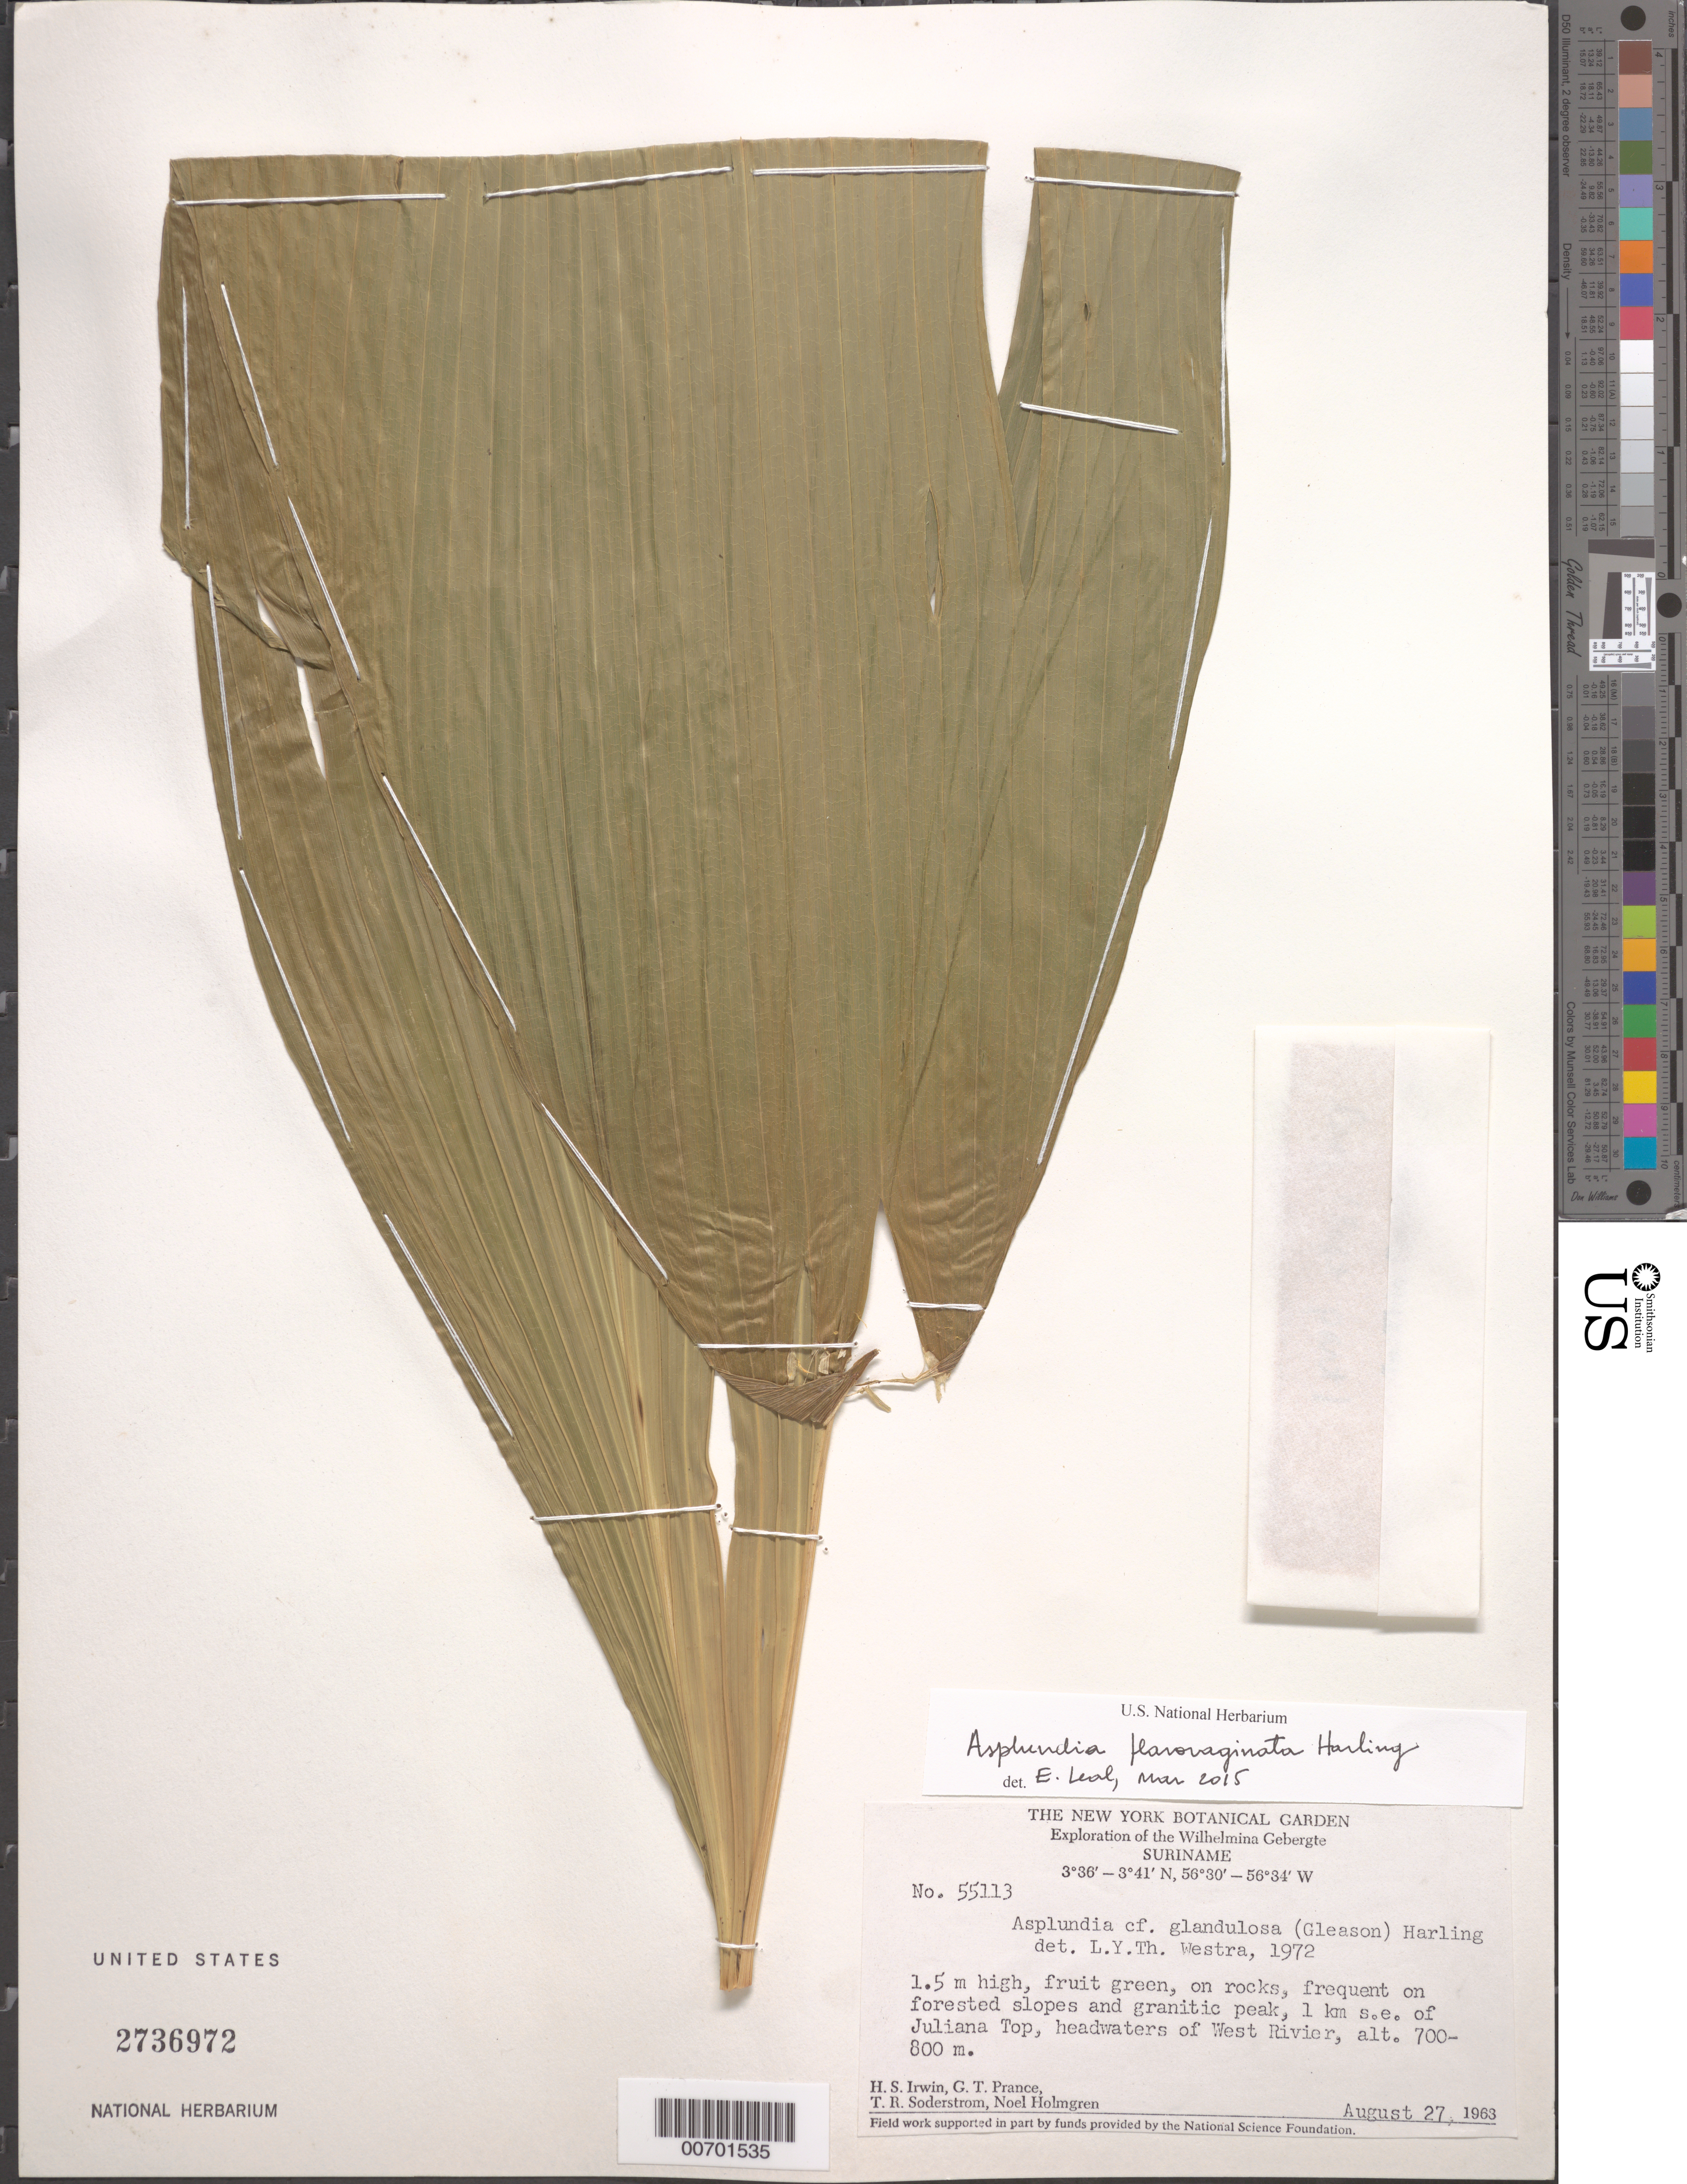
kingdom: Plantae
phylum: Tracheophyta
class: Liliopsida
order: Pandanales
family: Cyclanthaceae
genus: Asplundia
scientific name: Asplundia flavovaginata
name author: Harling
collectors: H. Irwin, G. T. Prance, T. R. Soderstrom & N. H. Holmgren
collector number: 55113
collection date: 1963-08-27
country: Suriname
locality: The Wilhelmina Gebergte. 1 km s.e. of Juliana Top, headwaters of West River.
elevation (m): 700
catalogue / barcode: US 2736972